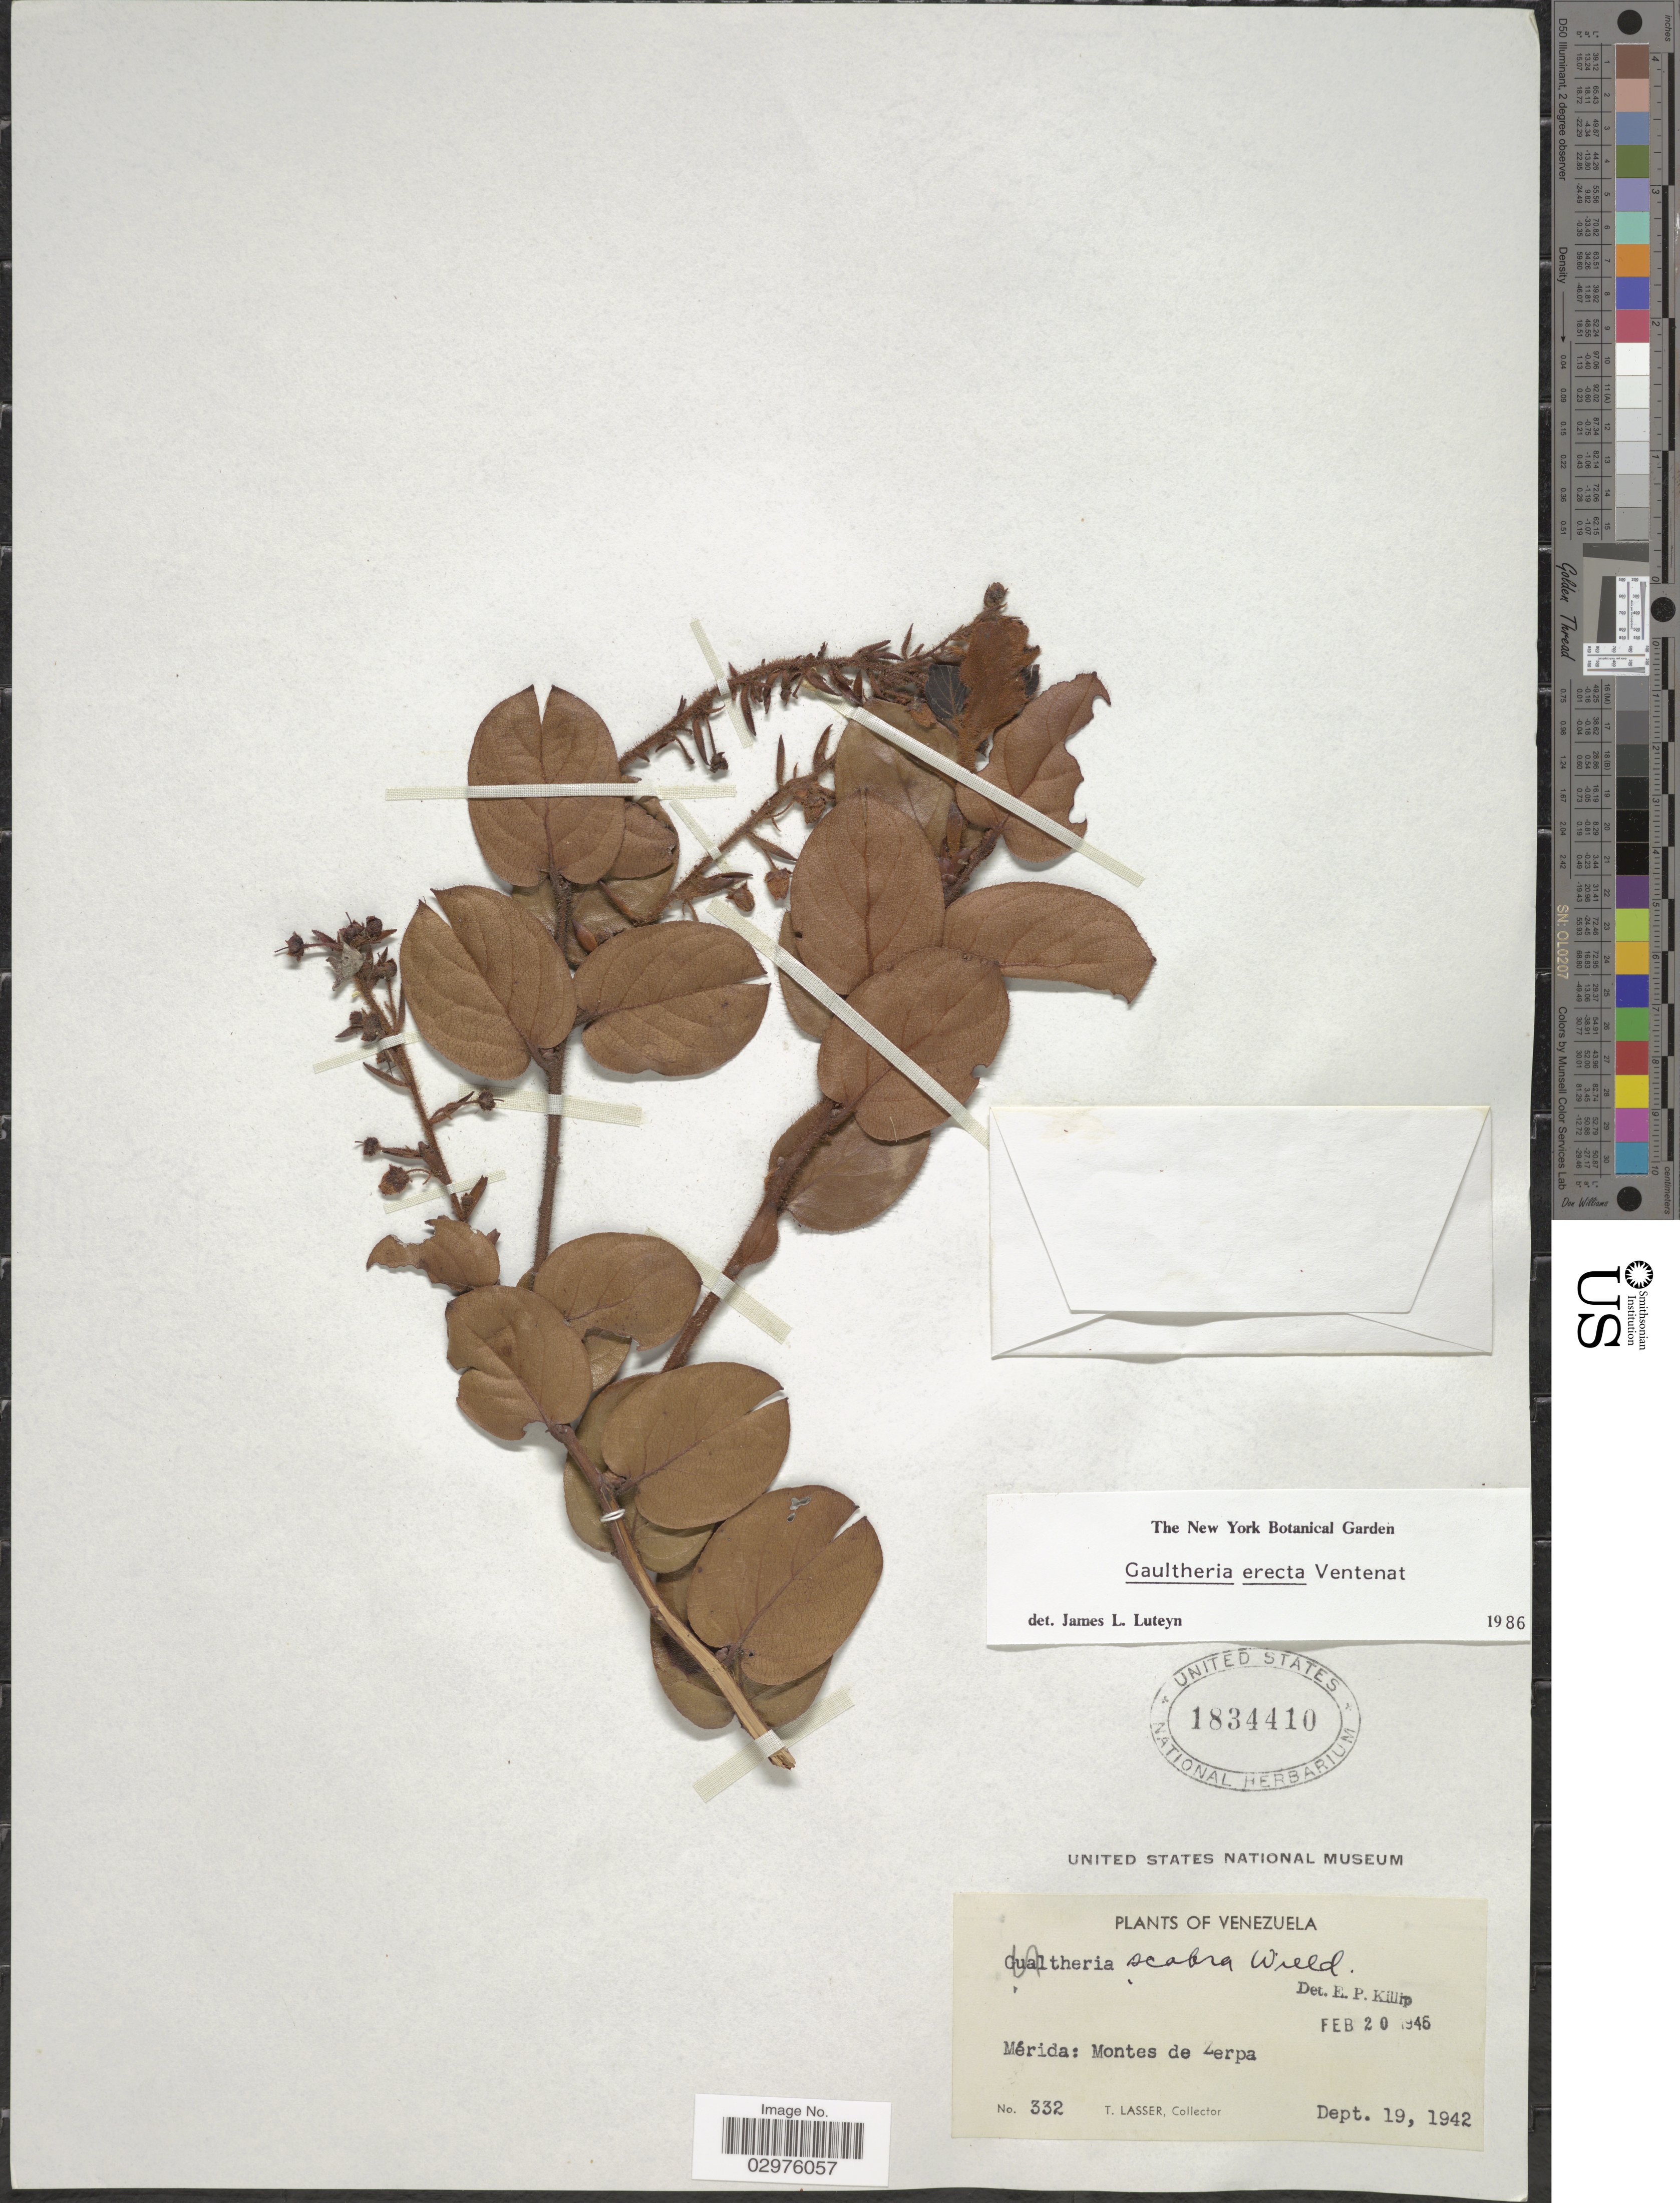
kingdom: Plantae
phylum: Tracheophyta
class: Magnoliopsida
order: Ericales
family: Ericaceae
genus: Gaultheria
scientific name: Gaultheria erecta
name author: Vent.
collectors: T. Lasser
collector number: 332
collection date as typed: Dept. 19, 1942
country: Venezuela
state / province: Mérida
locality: Mérida: Montes de Zerpa.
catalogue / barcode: US 1834410